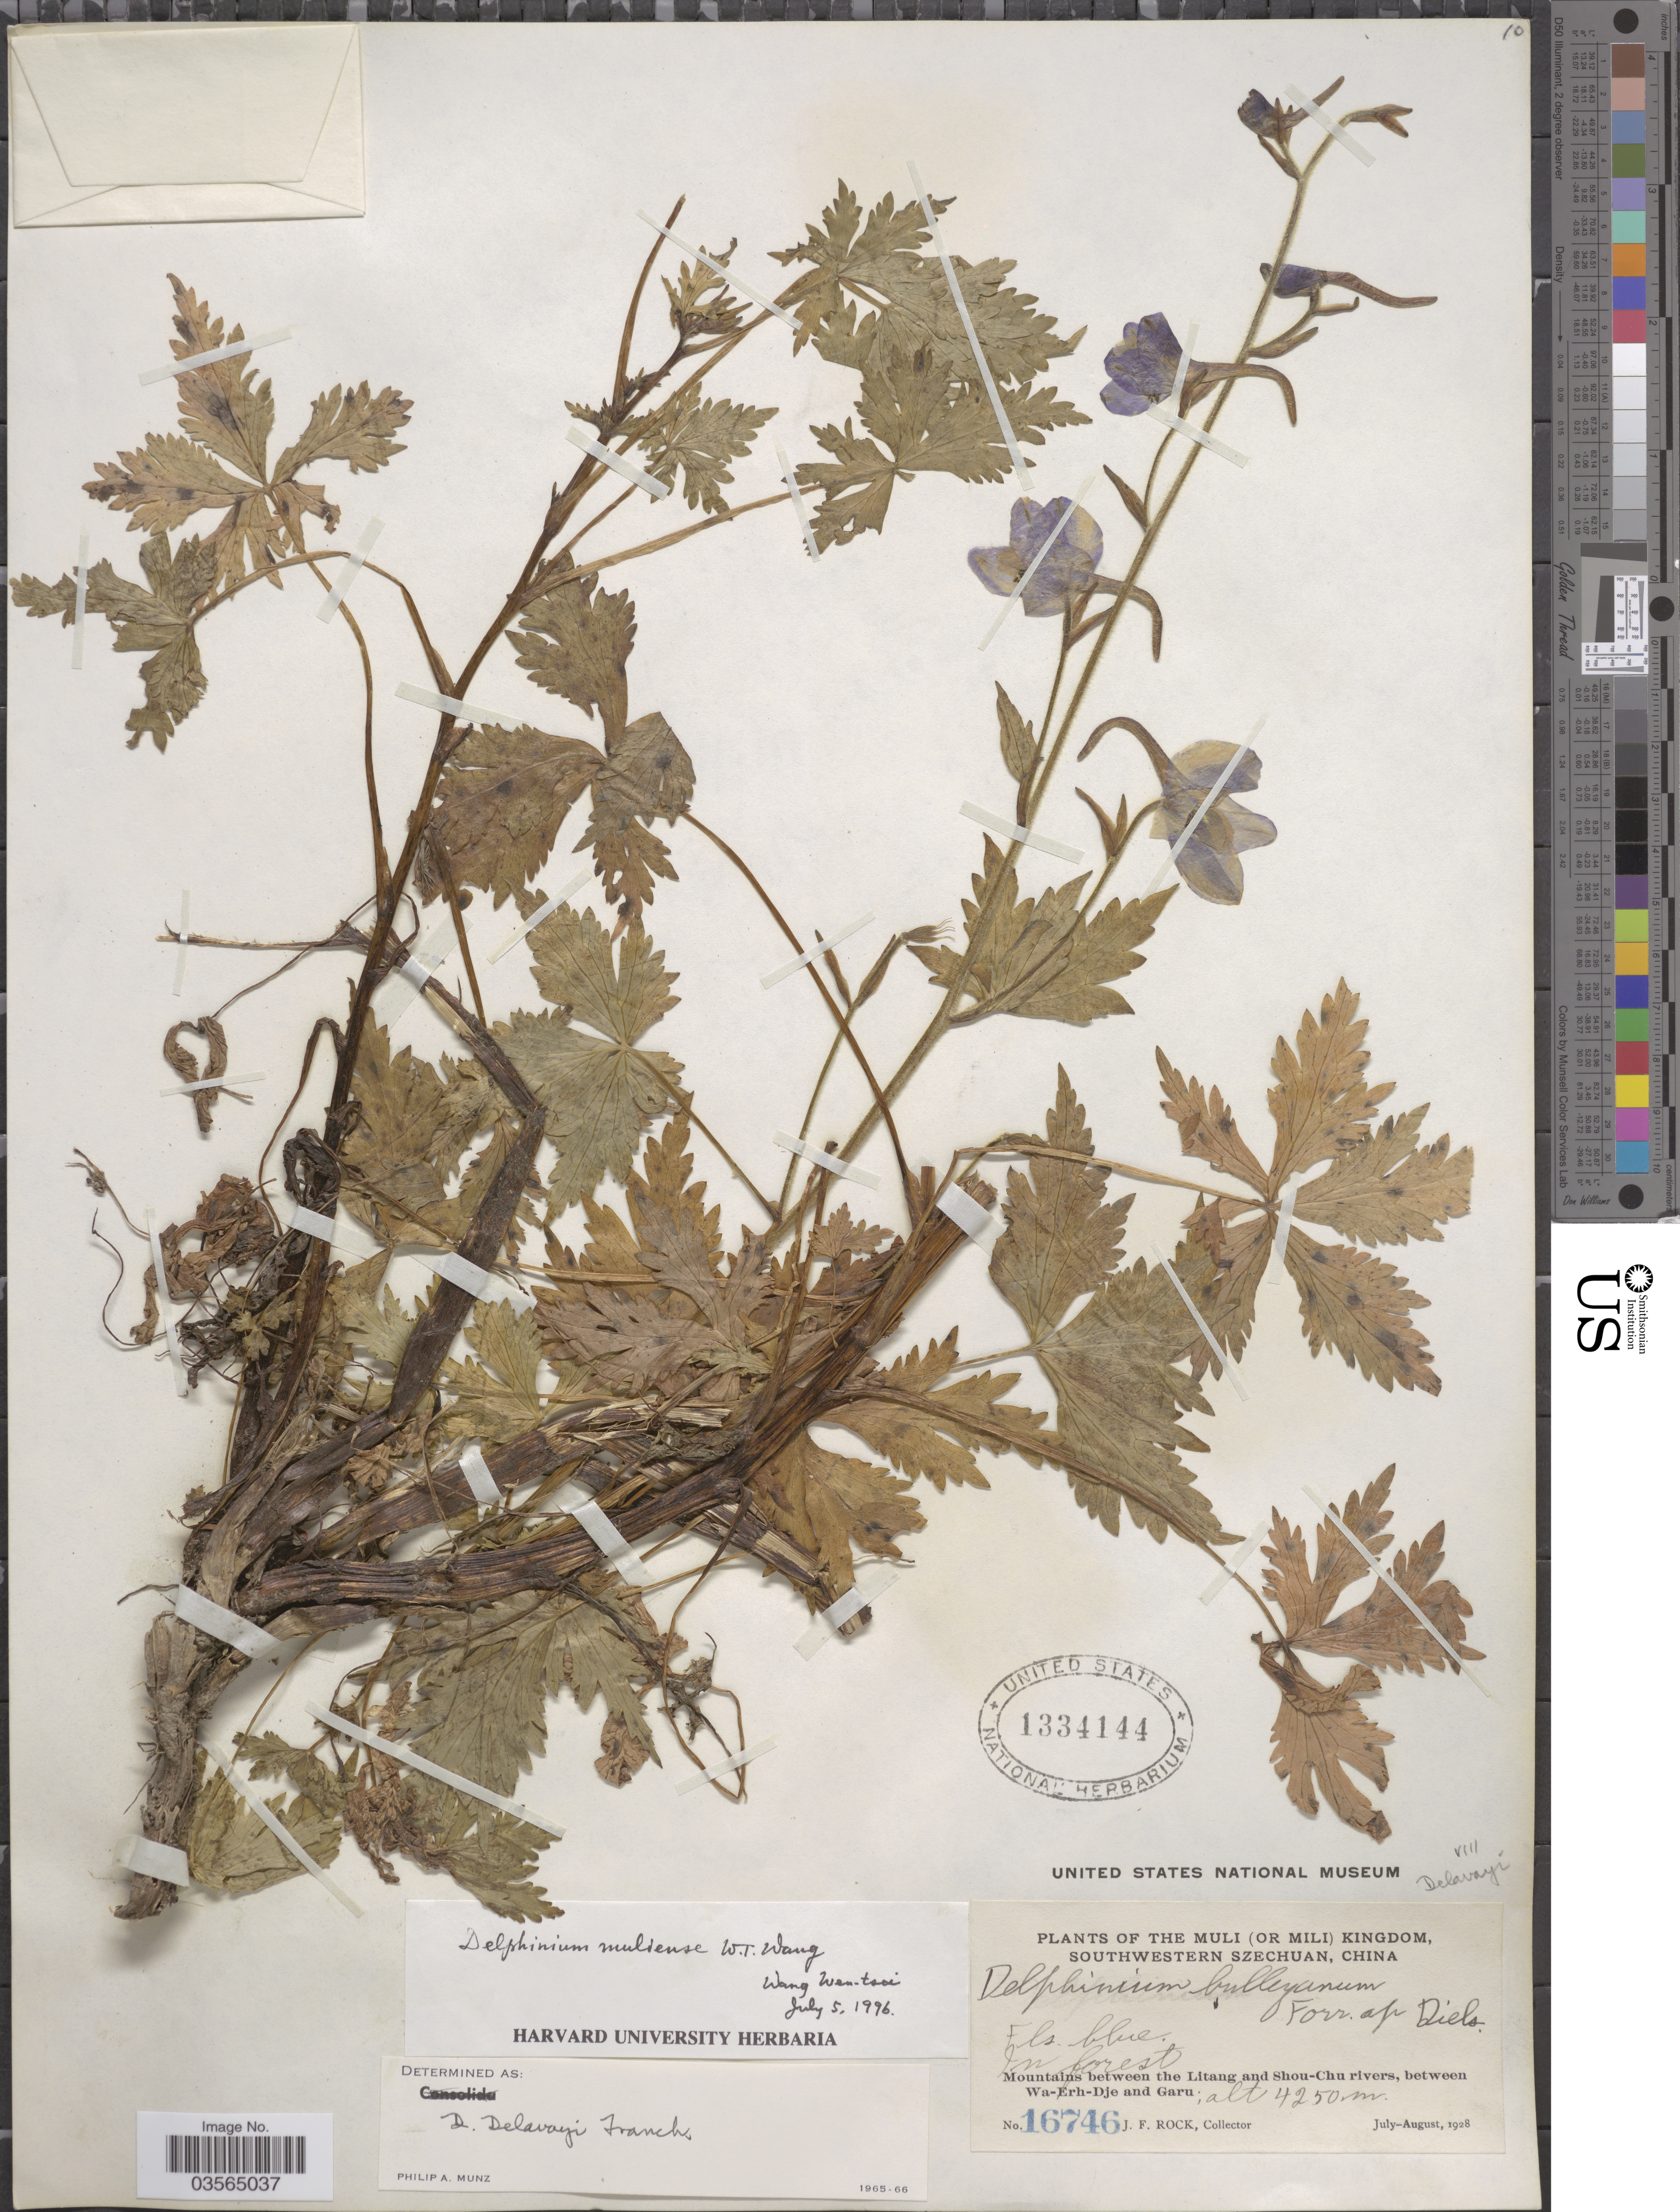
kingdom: Plantae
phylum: Tracheophyta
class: Magnoliopsida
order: Ranunculales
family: Ranunculaceae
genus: Delphinium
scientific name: Delphinium muliense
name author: W.T. Wang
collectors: J. Rock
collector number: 16746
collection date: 1928-07/1928-08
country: China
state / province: Sichuan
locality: The Muli (or Mili) Kingdom. Southwestern Szechwan. Mountains between the Litang and Shou-Chu rivers, between Wa-Erh-Dje and Garu.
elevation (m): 4250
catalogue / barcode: US 1334144